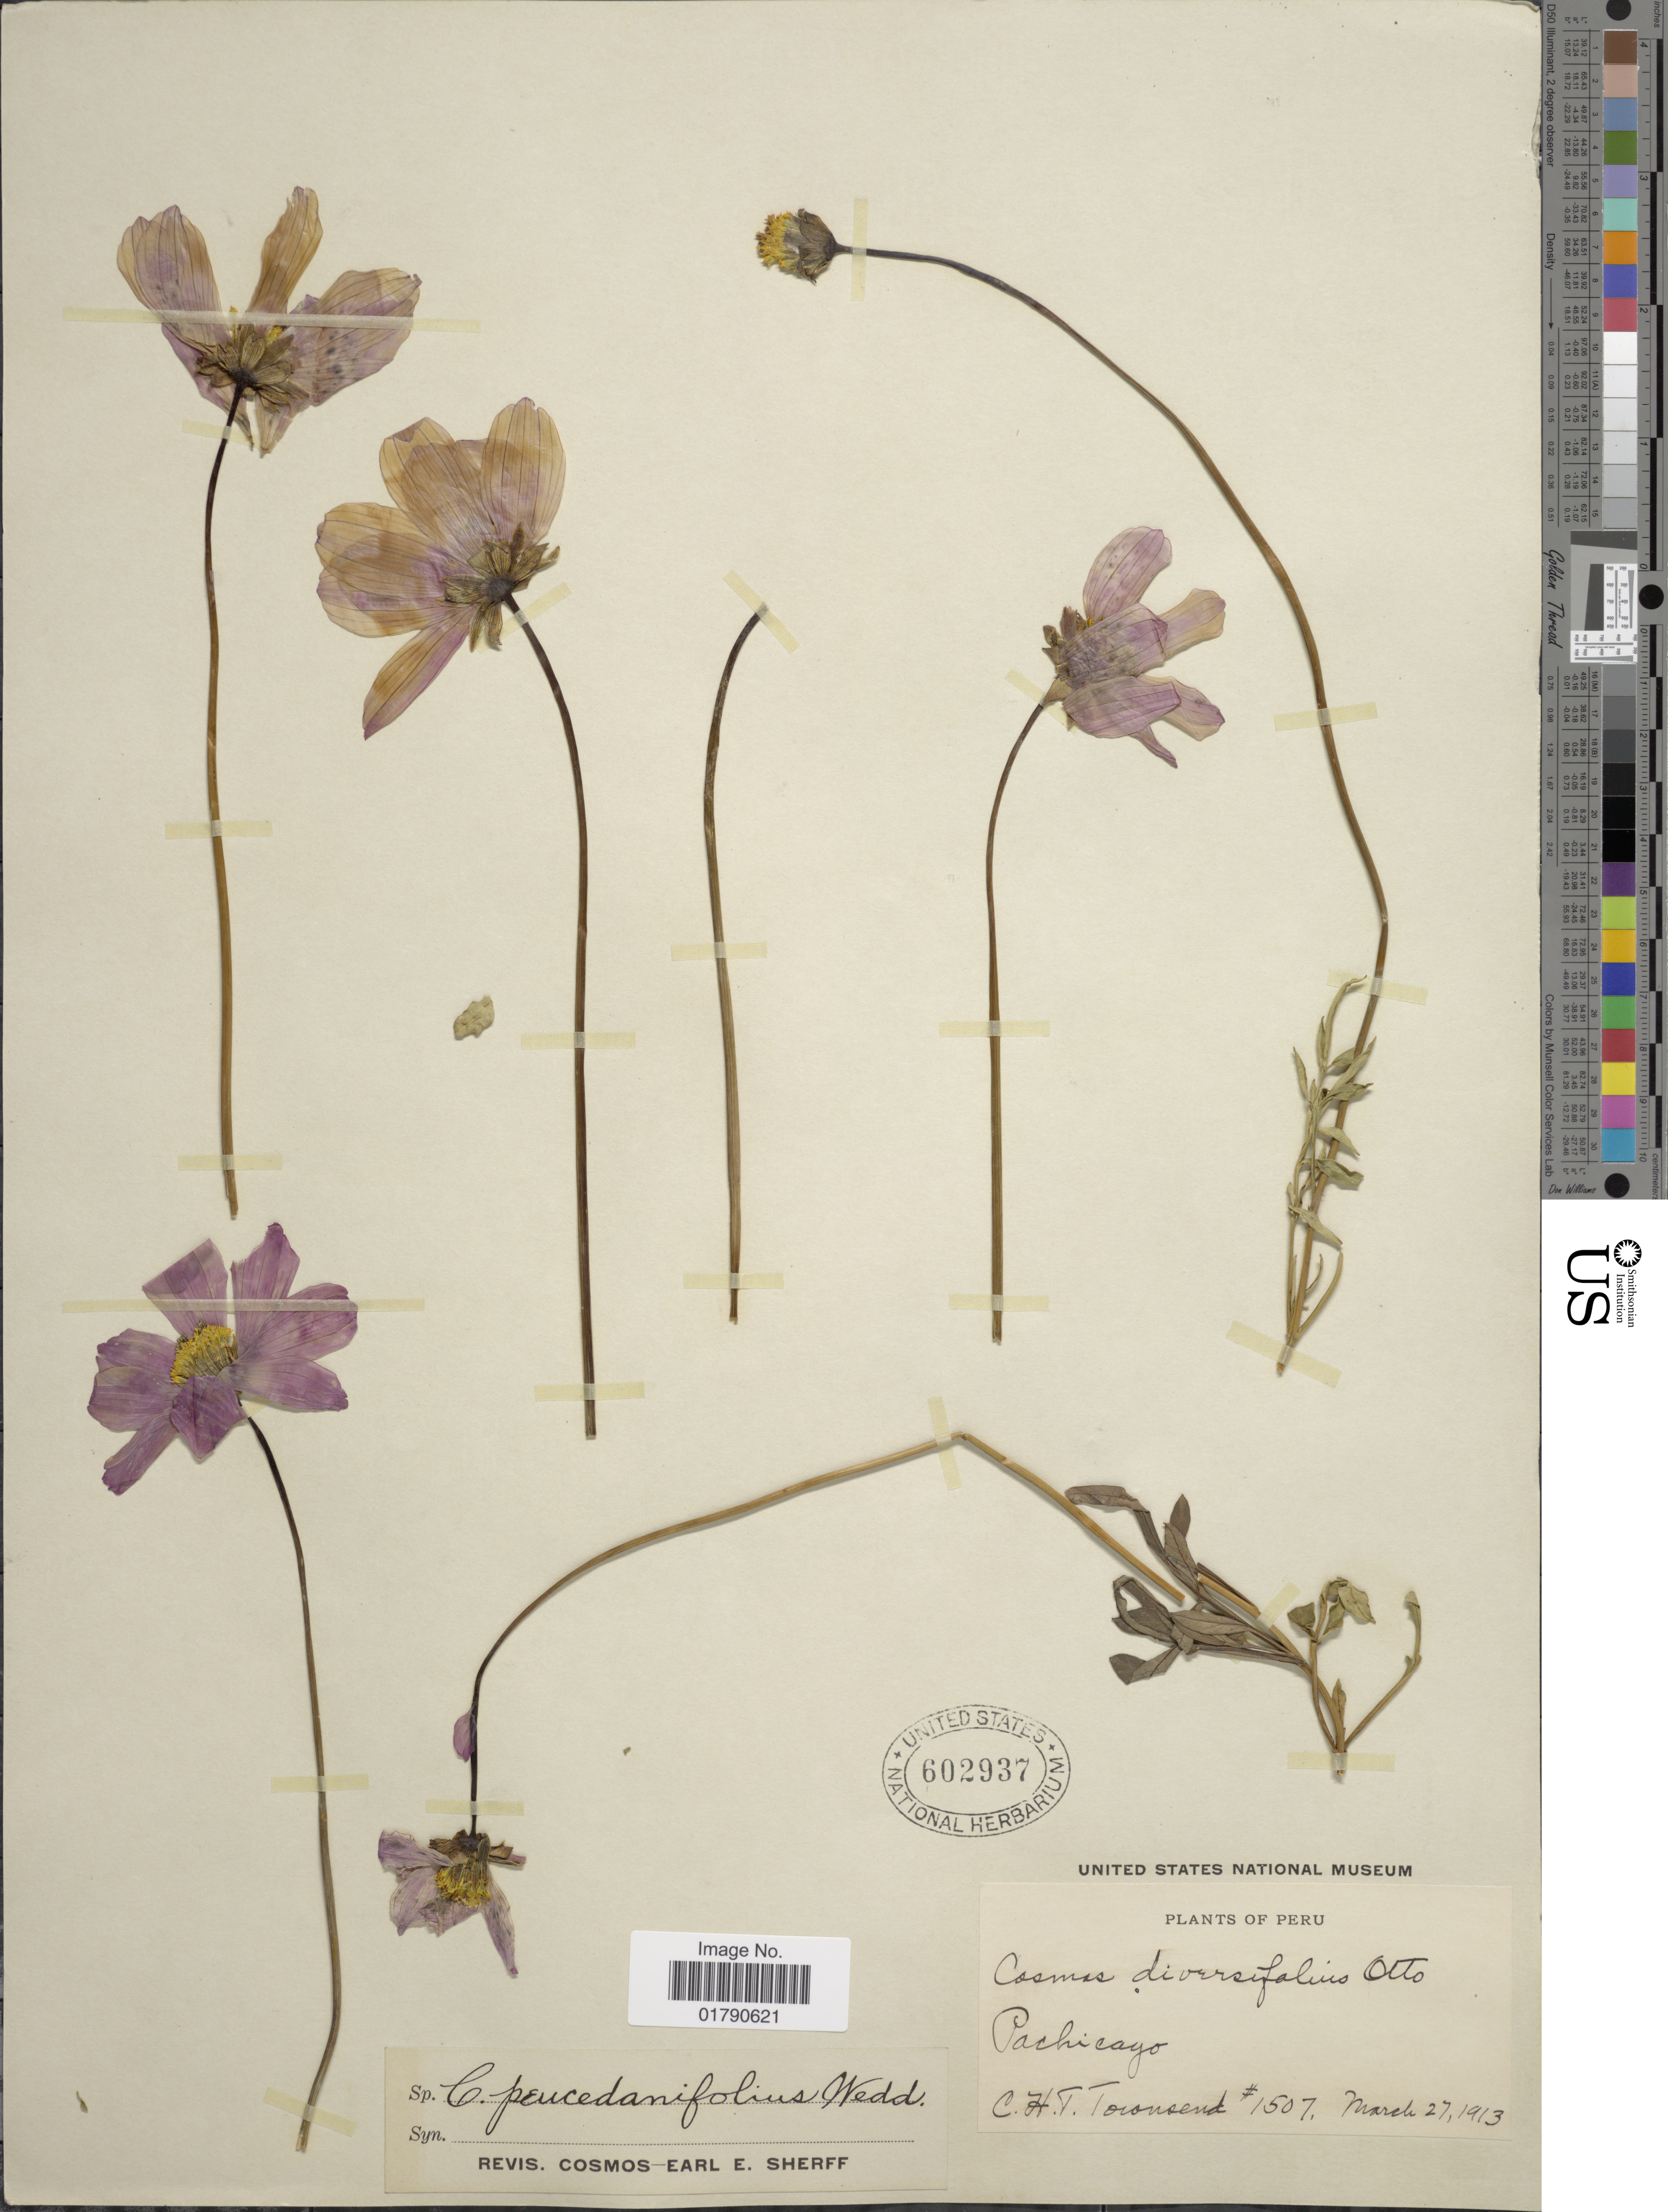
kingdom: Plantae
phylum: Tracheophyta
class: Magnoliopsida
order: Asterales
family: Asteraceae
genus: Cosmos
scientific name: Cosmos peucedanifolius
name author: Wedd.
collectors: C. H. T. Townsend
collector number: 1507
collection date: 1913-03-27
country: Peru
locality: Pachicayo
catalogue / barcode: US 602937